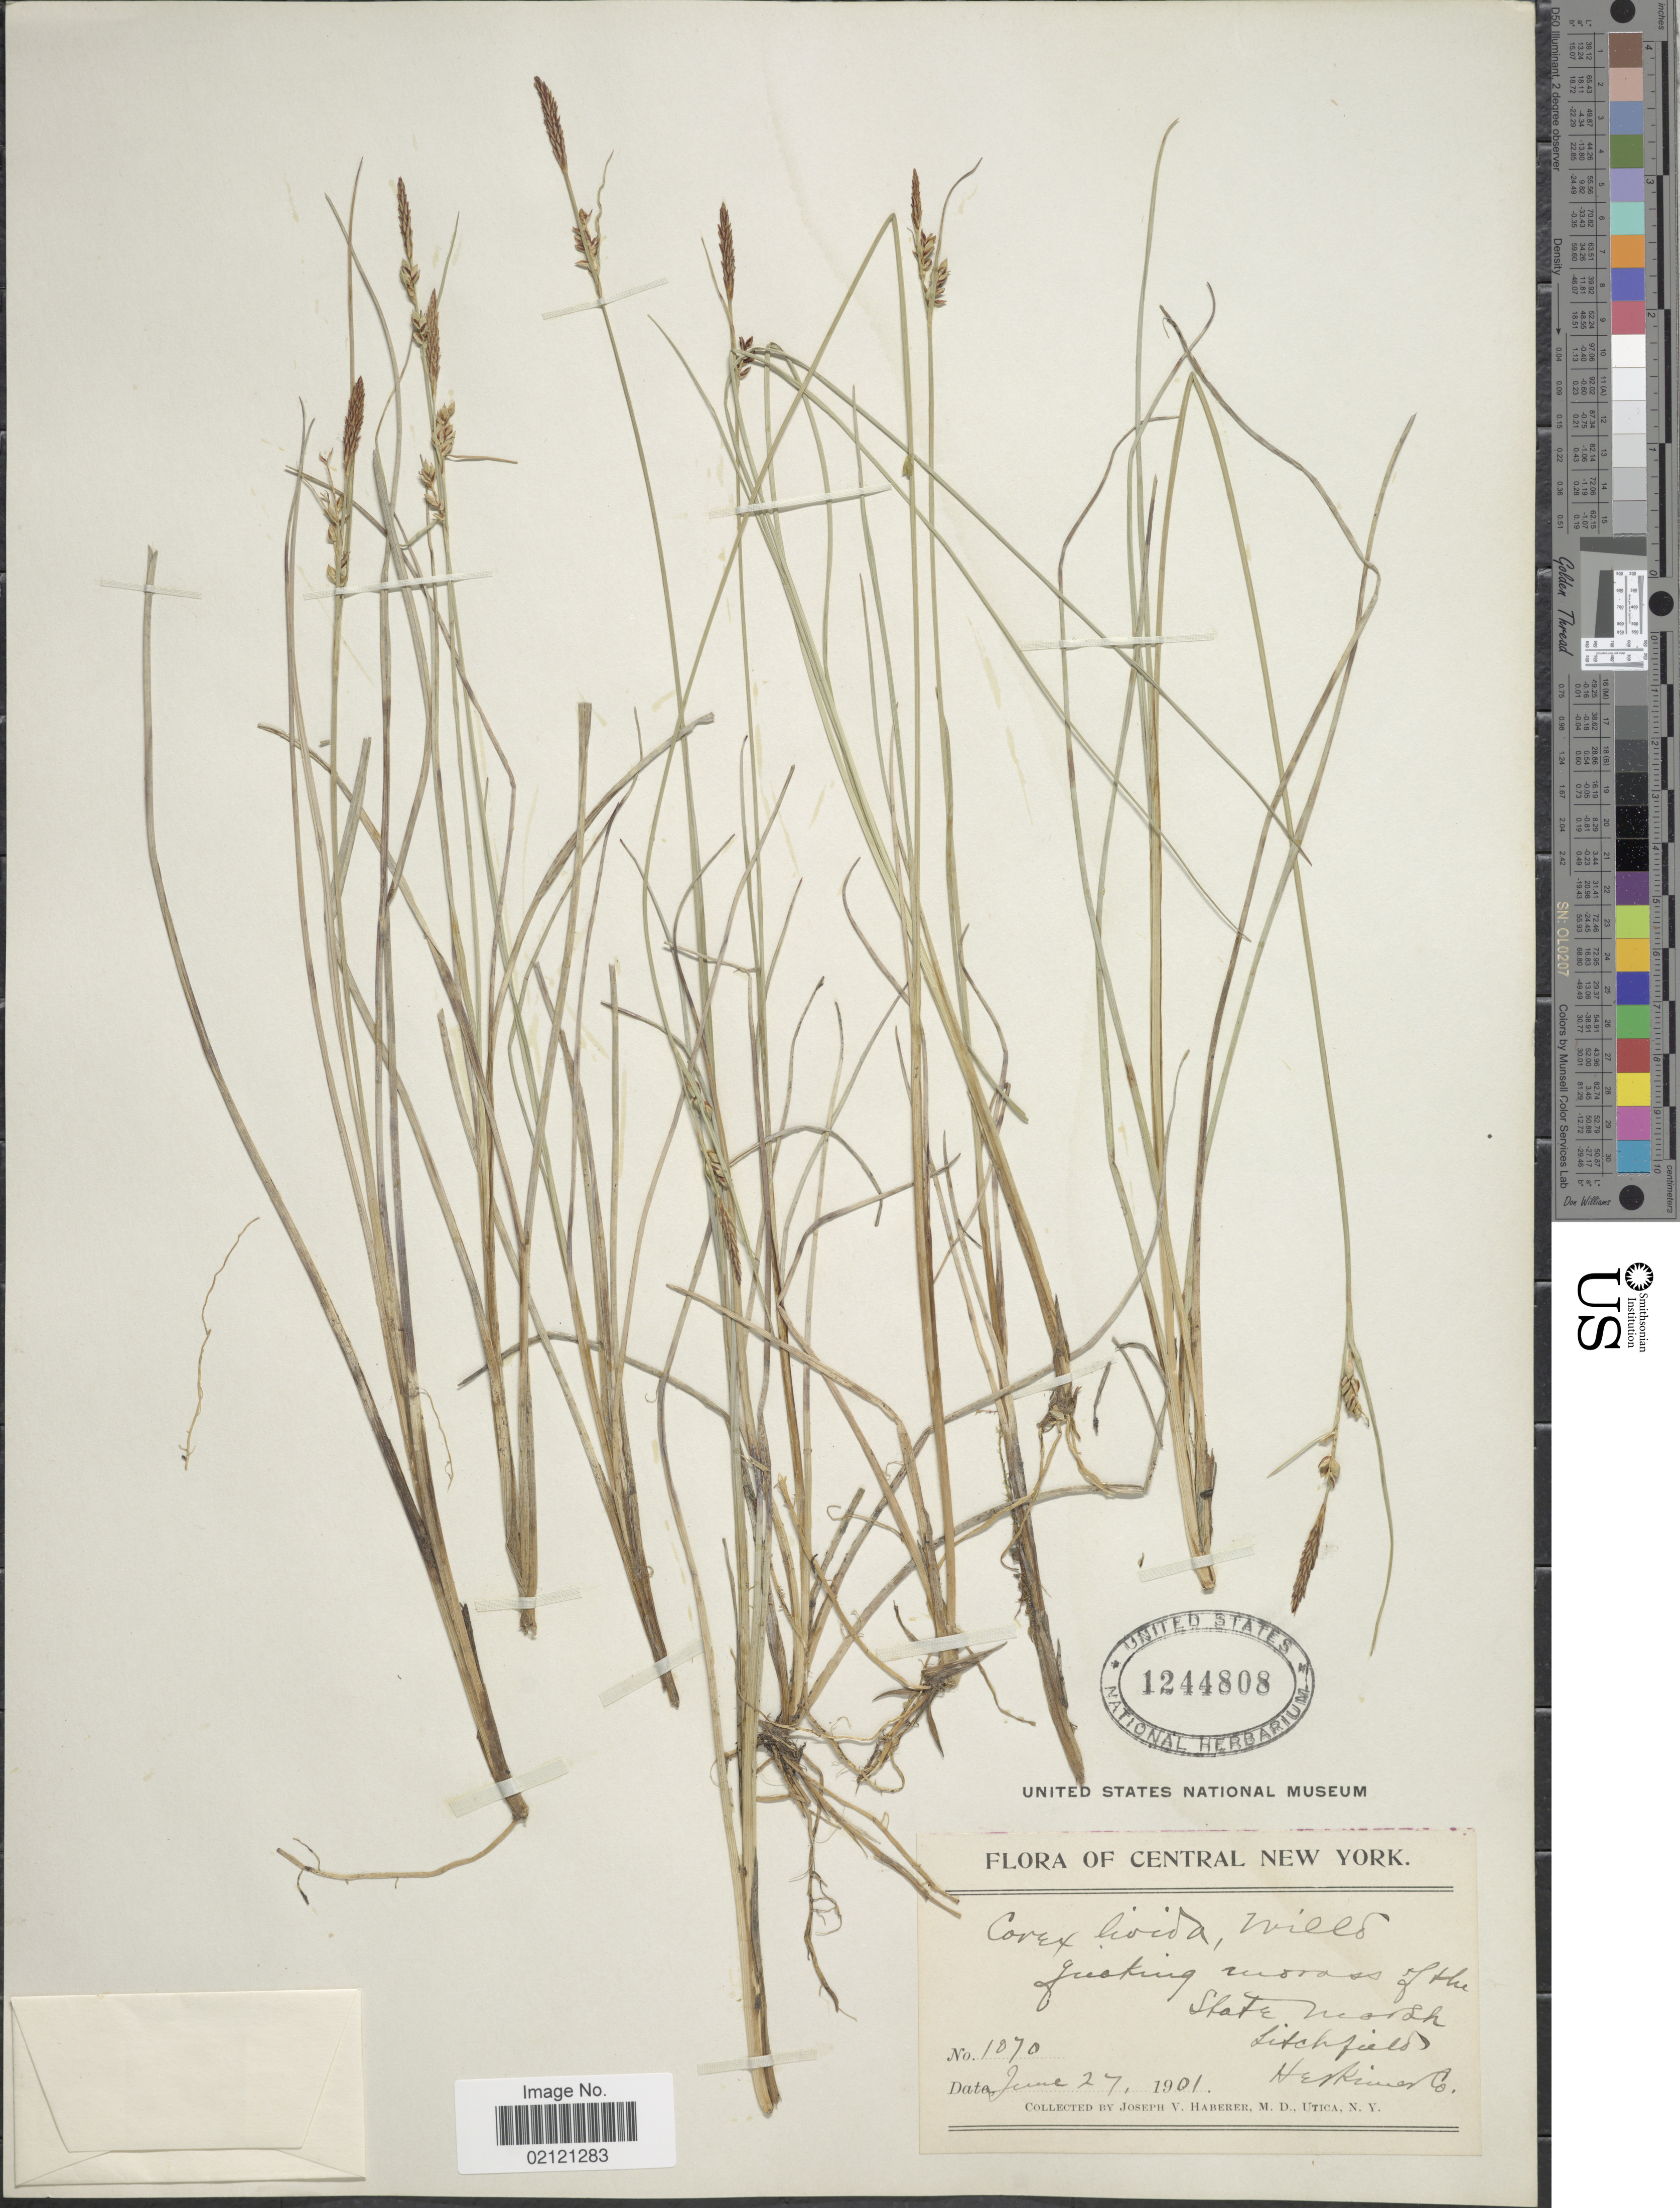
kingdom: Plantae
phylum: Tracheophyta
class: Liliopsida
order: Poales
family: Cyperaceae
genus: Carex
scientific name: Carex livida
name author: (Wahlenb.) Willd.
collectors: J. V. Haberer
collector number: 1070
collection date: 1901-06-27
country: United States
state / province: New York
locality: Central New York, Quaking Ruorass of the State marsh Litchfield, Herkimer Co.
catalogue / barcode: US 1244808